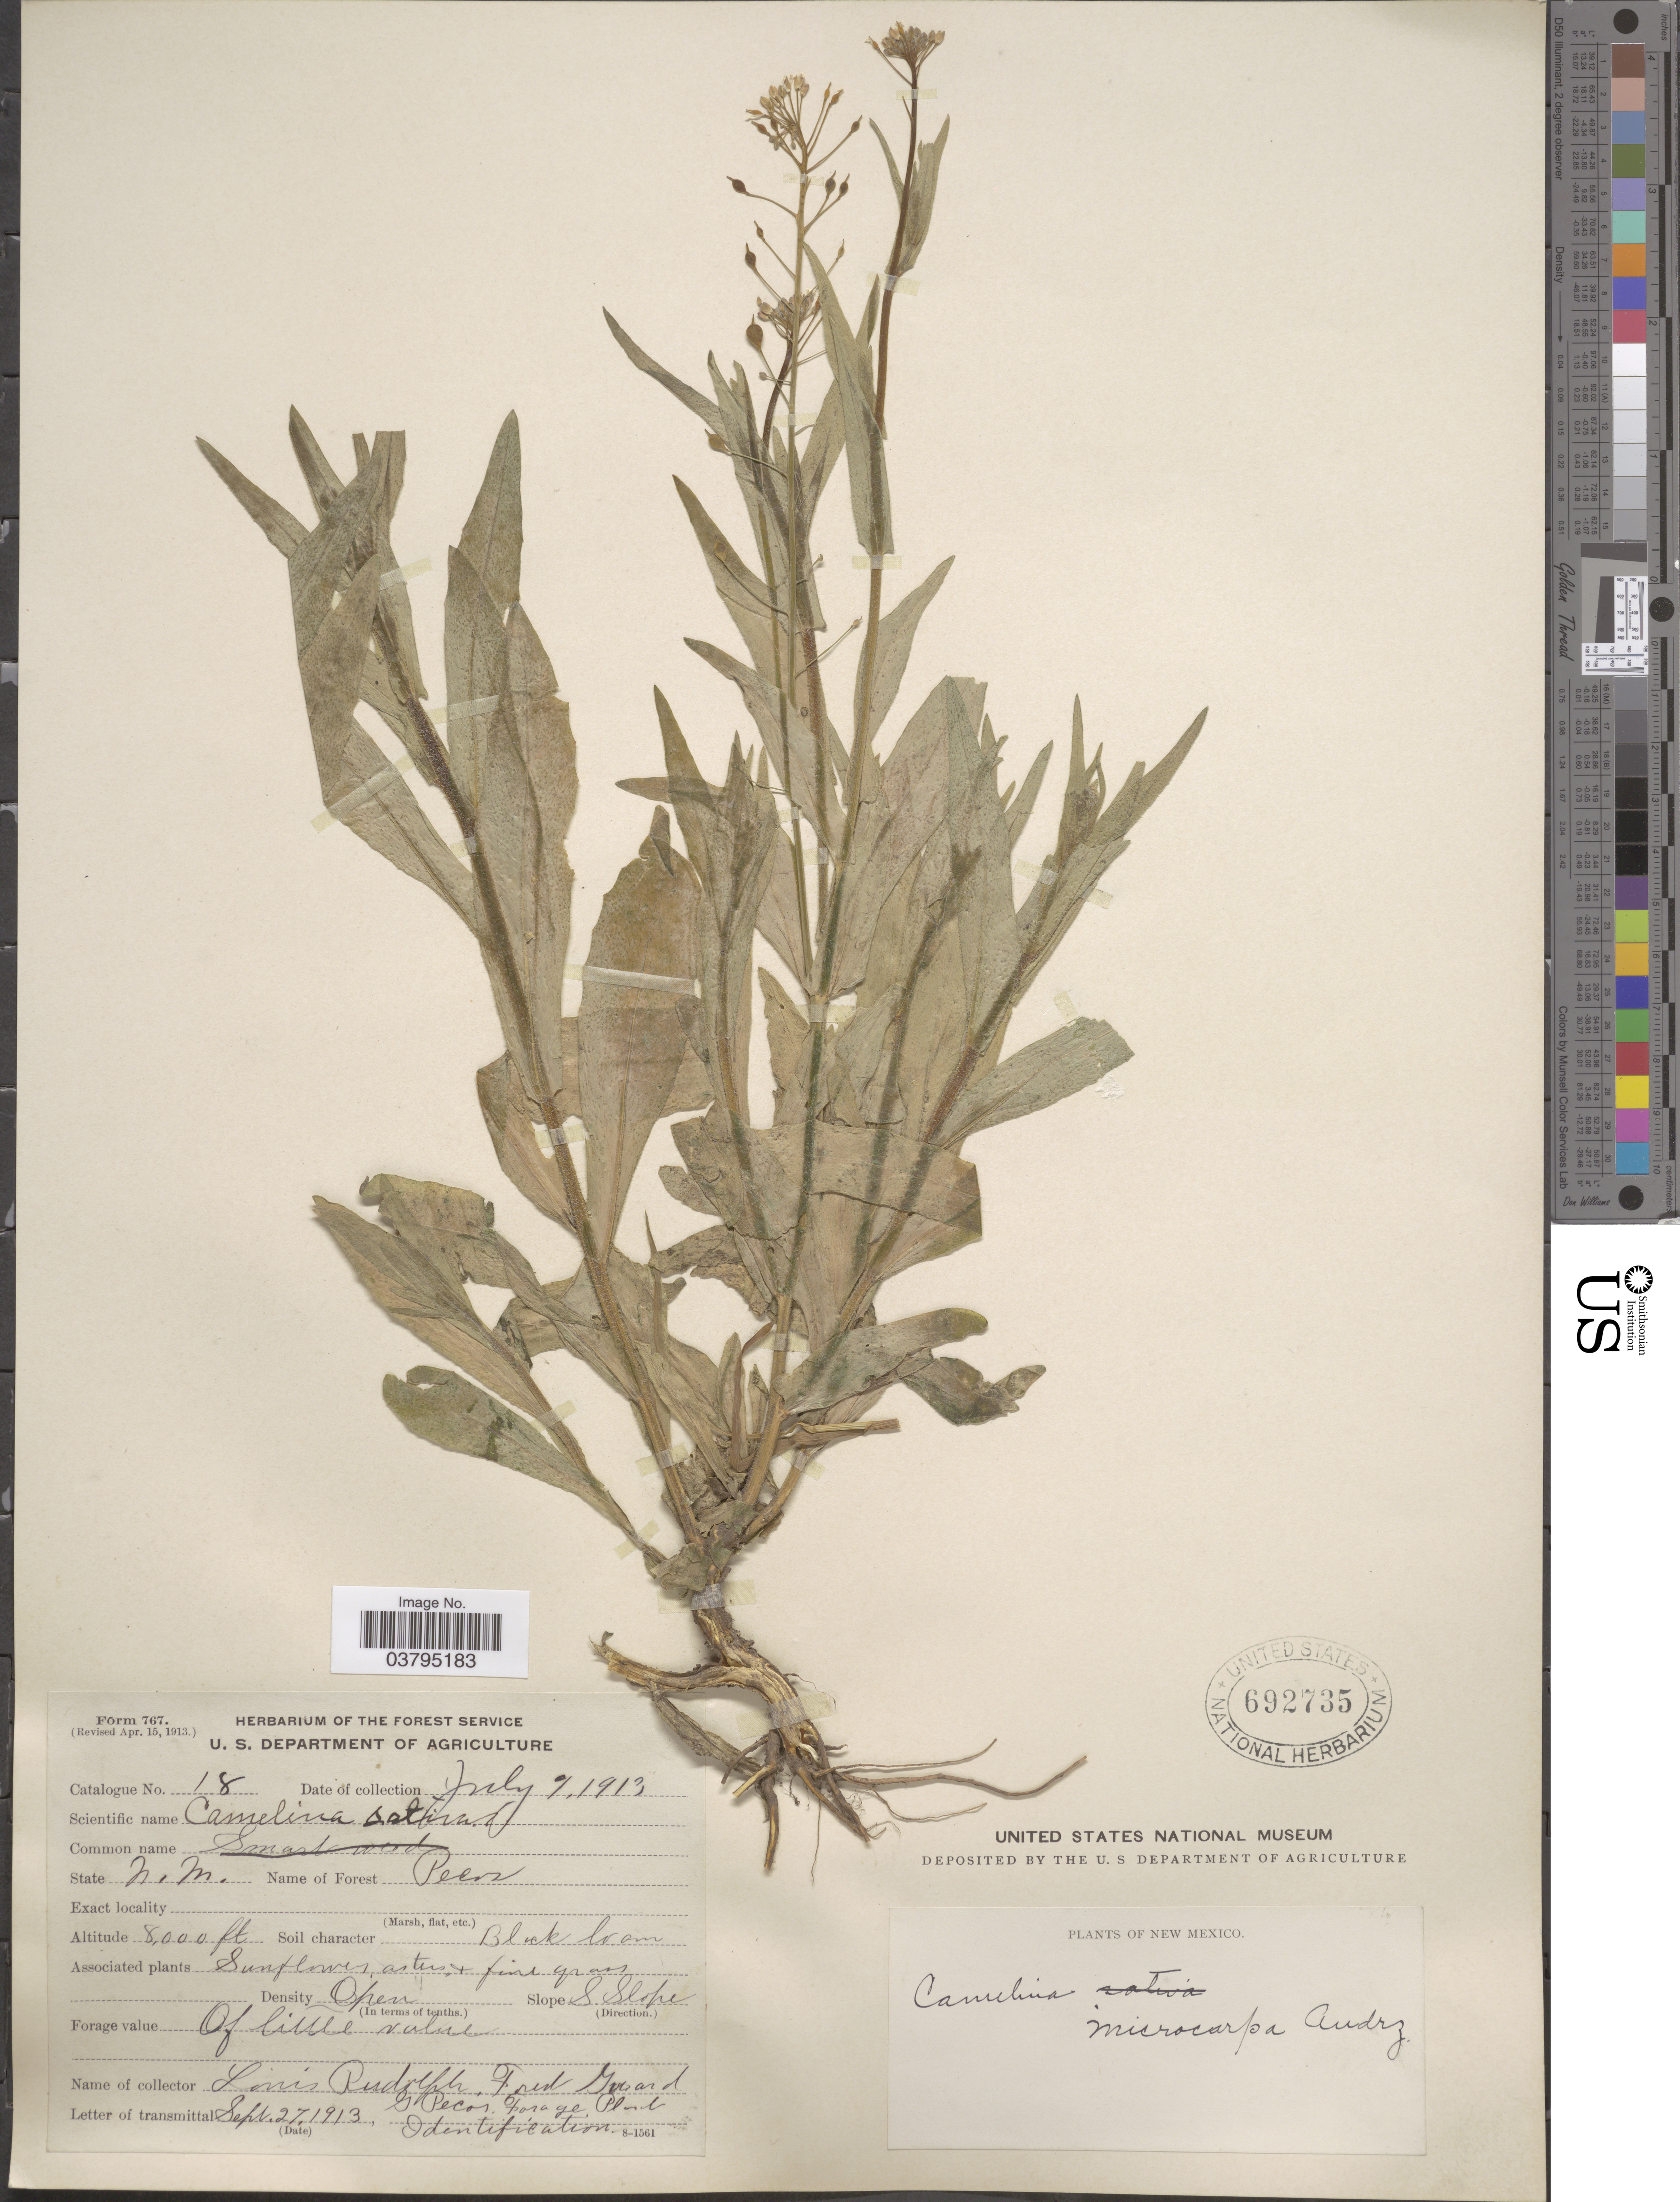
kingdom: Plantae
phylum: Tracheophyta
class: Magnoliopsida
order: Brassicales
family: Brassicaceae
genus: Camelina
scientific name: Camelina microcarpa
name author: DC.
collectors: L. Rudolph & F. Girard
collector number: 18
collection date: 1913-07-07/1913-09-27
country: United States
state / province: New Mexico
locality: Forest Perez. S. Slope.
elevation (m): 2438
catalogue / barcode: US 692735